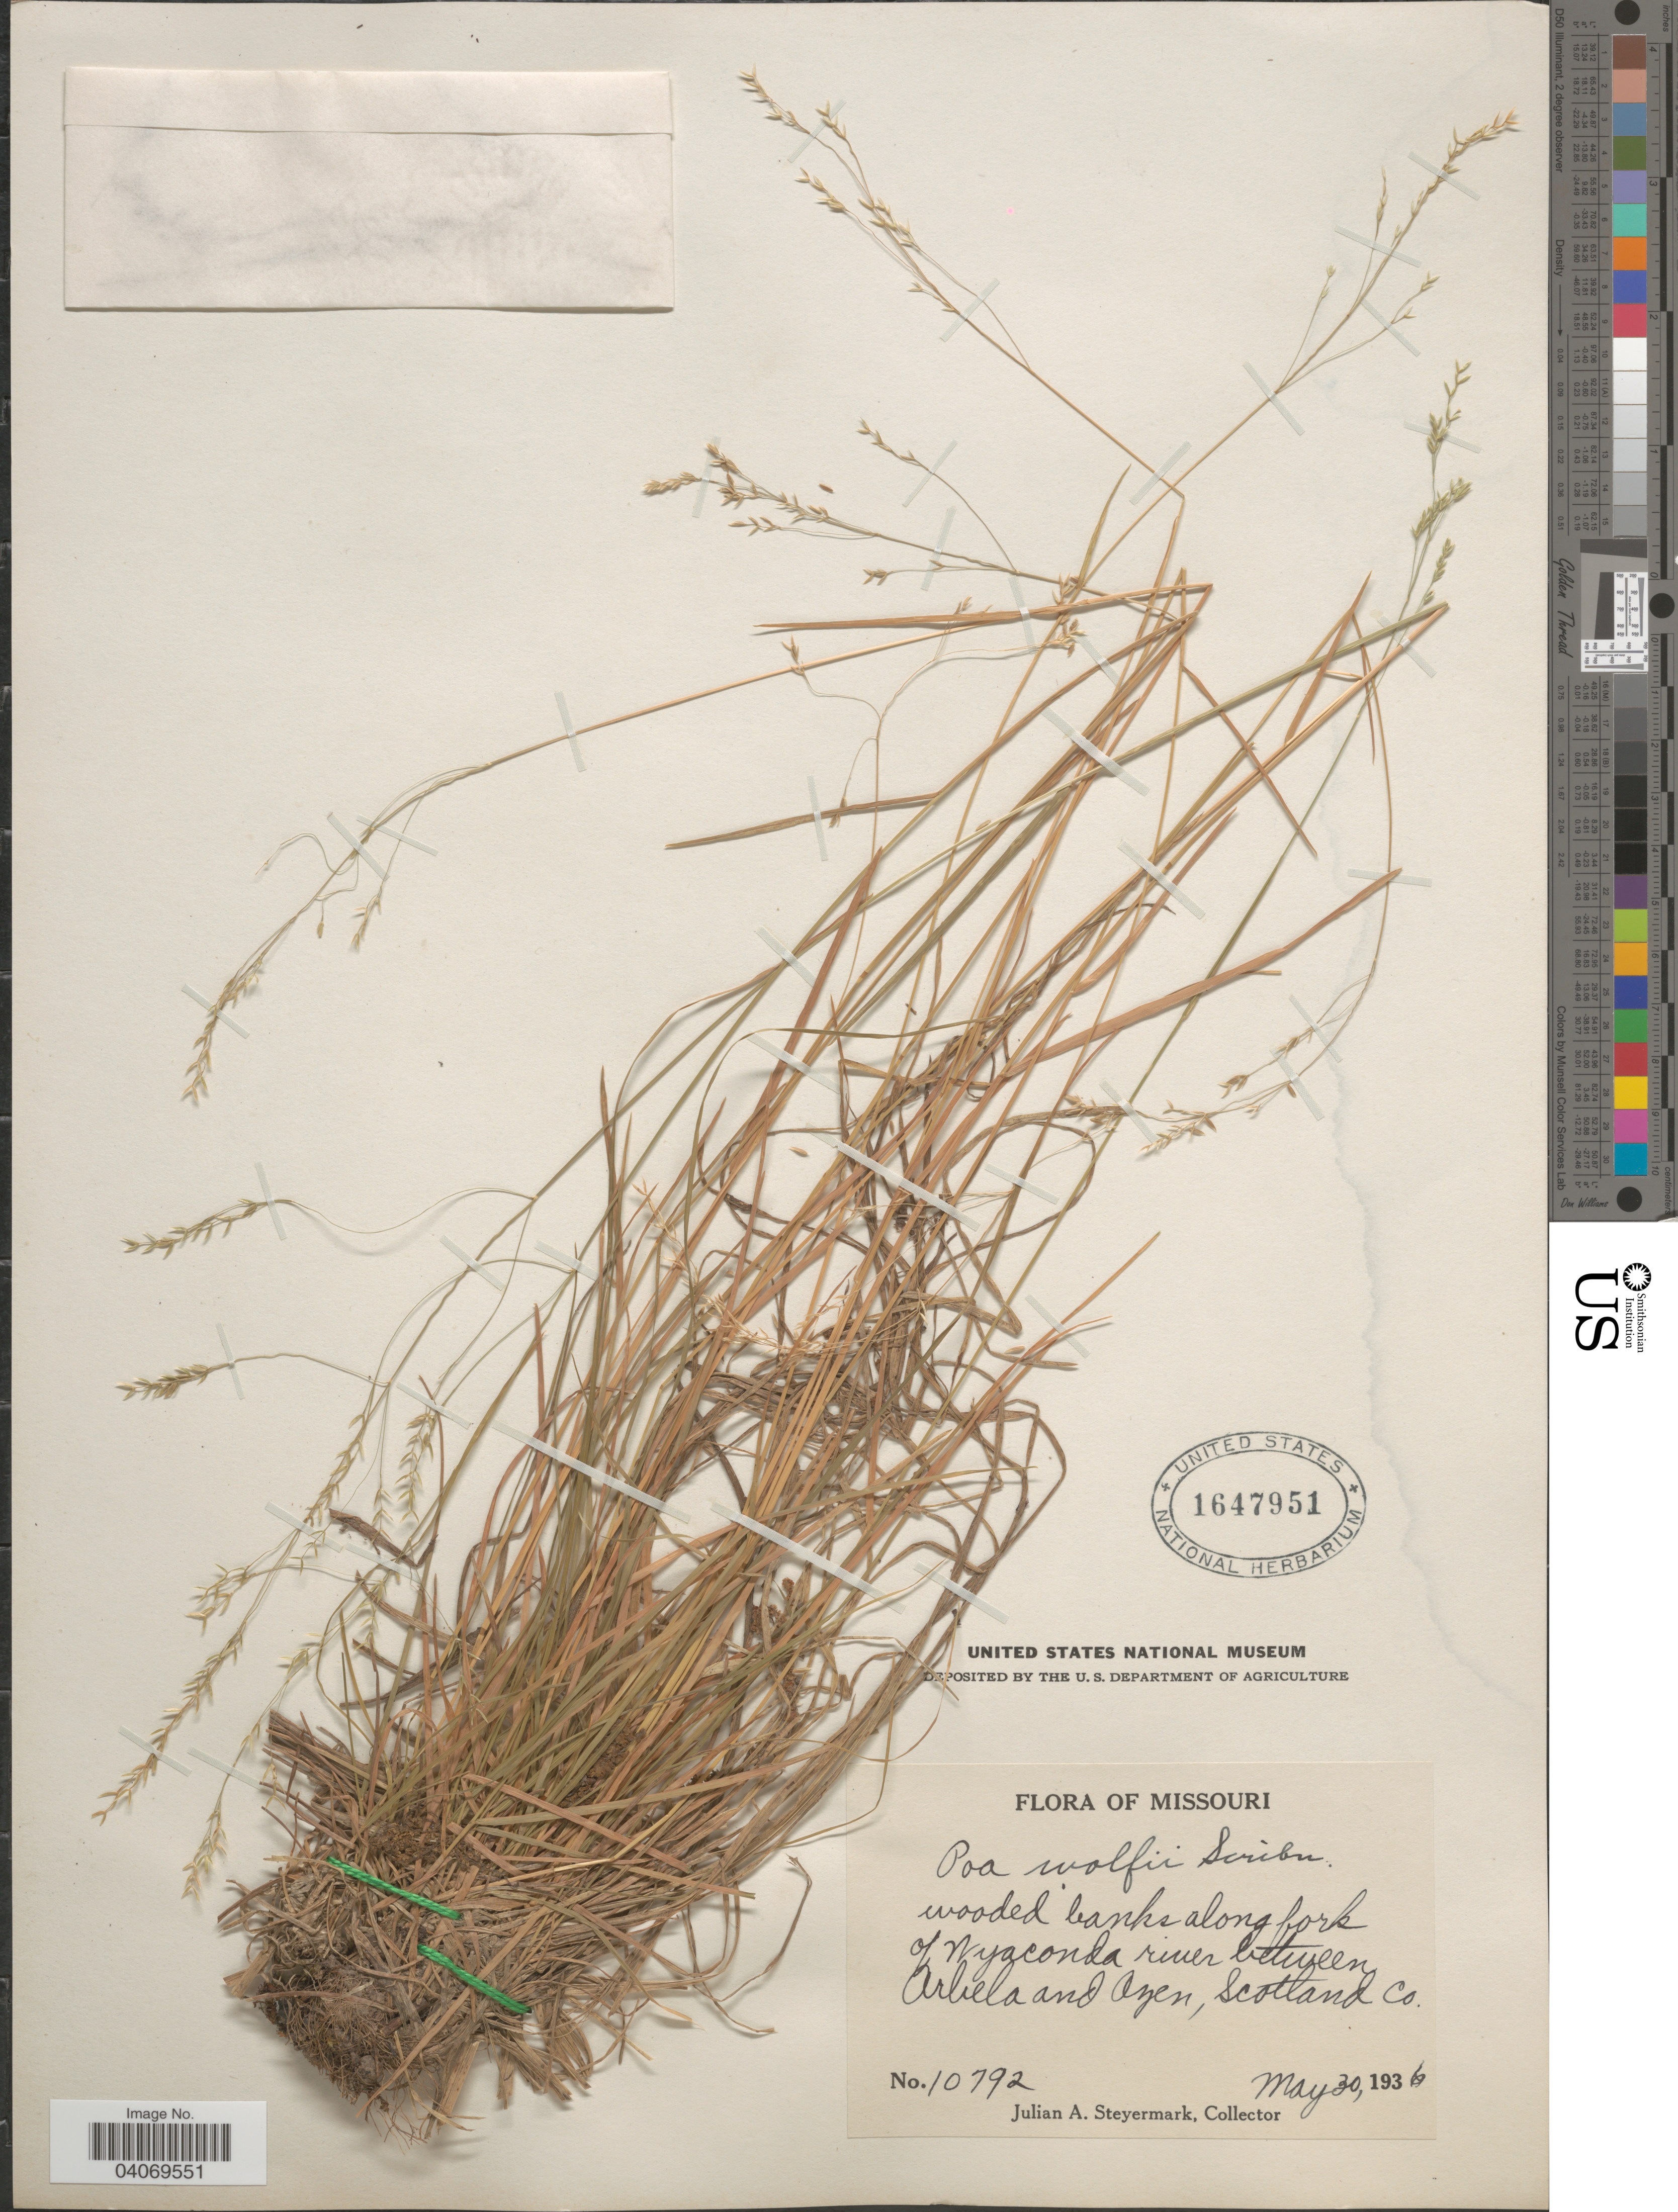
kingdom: Plantae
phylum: Tracheophyta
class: Liliopsida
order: Poales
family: Poaceae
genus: Poa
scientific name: Poa wolfii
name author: Scribn.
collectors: J. Steyermark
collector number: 10792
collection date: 1936-05-30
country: United States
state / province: Missouri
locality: Wooded banks along fork of Wyaconda river between Arbela and Azen, Scotland Co.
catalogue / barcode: US 1647951